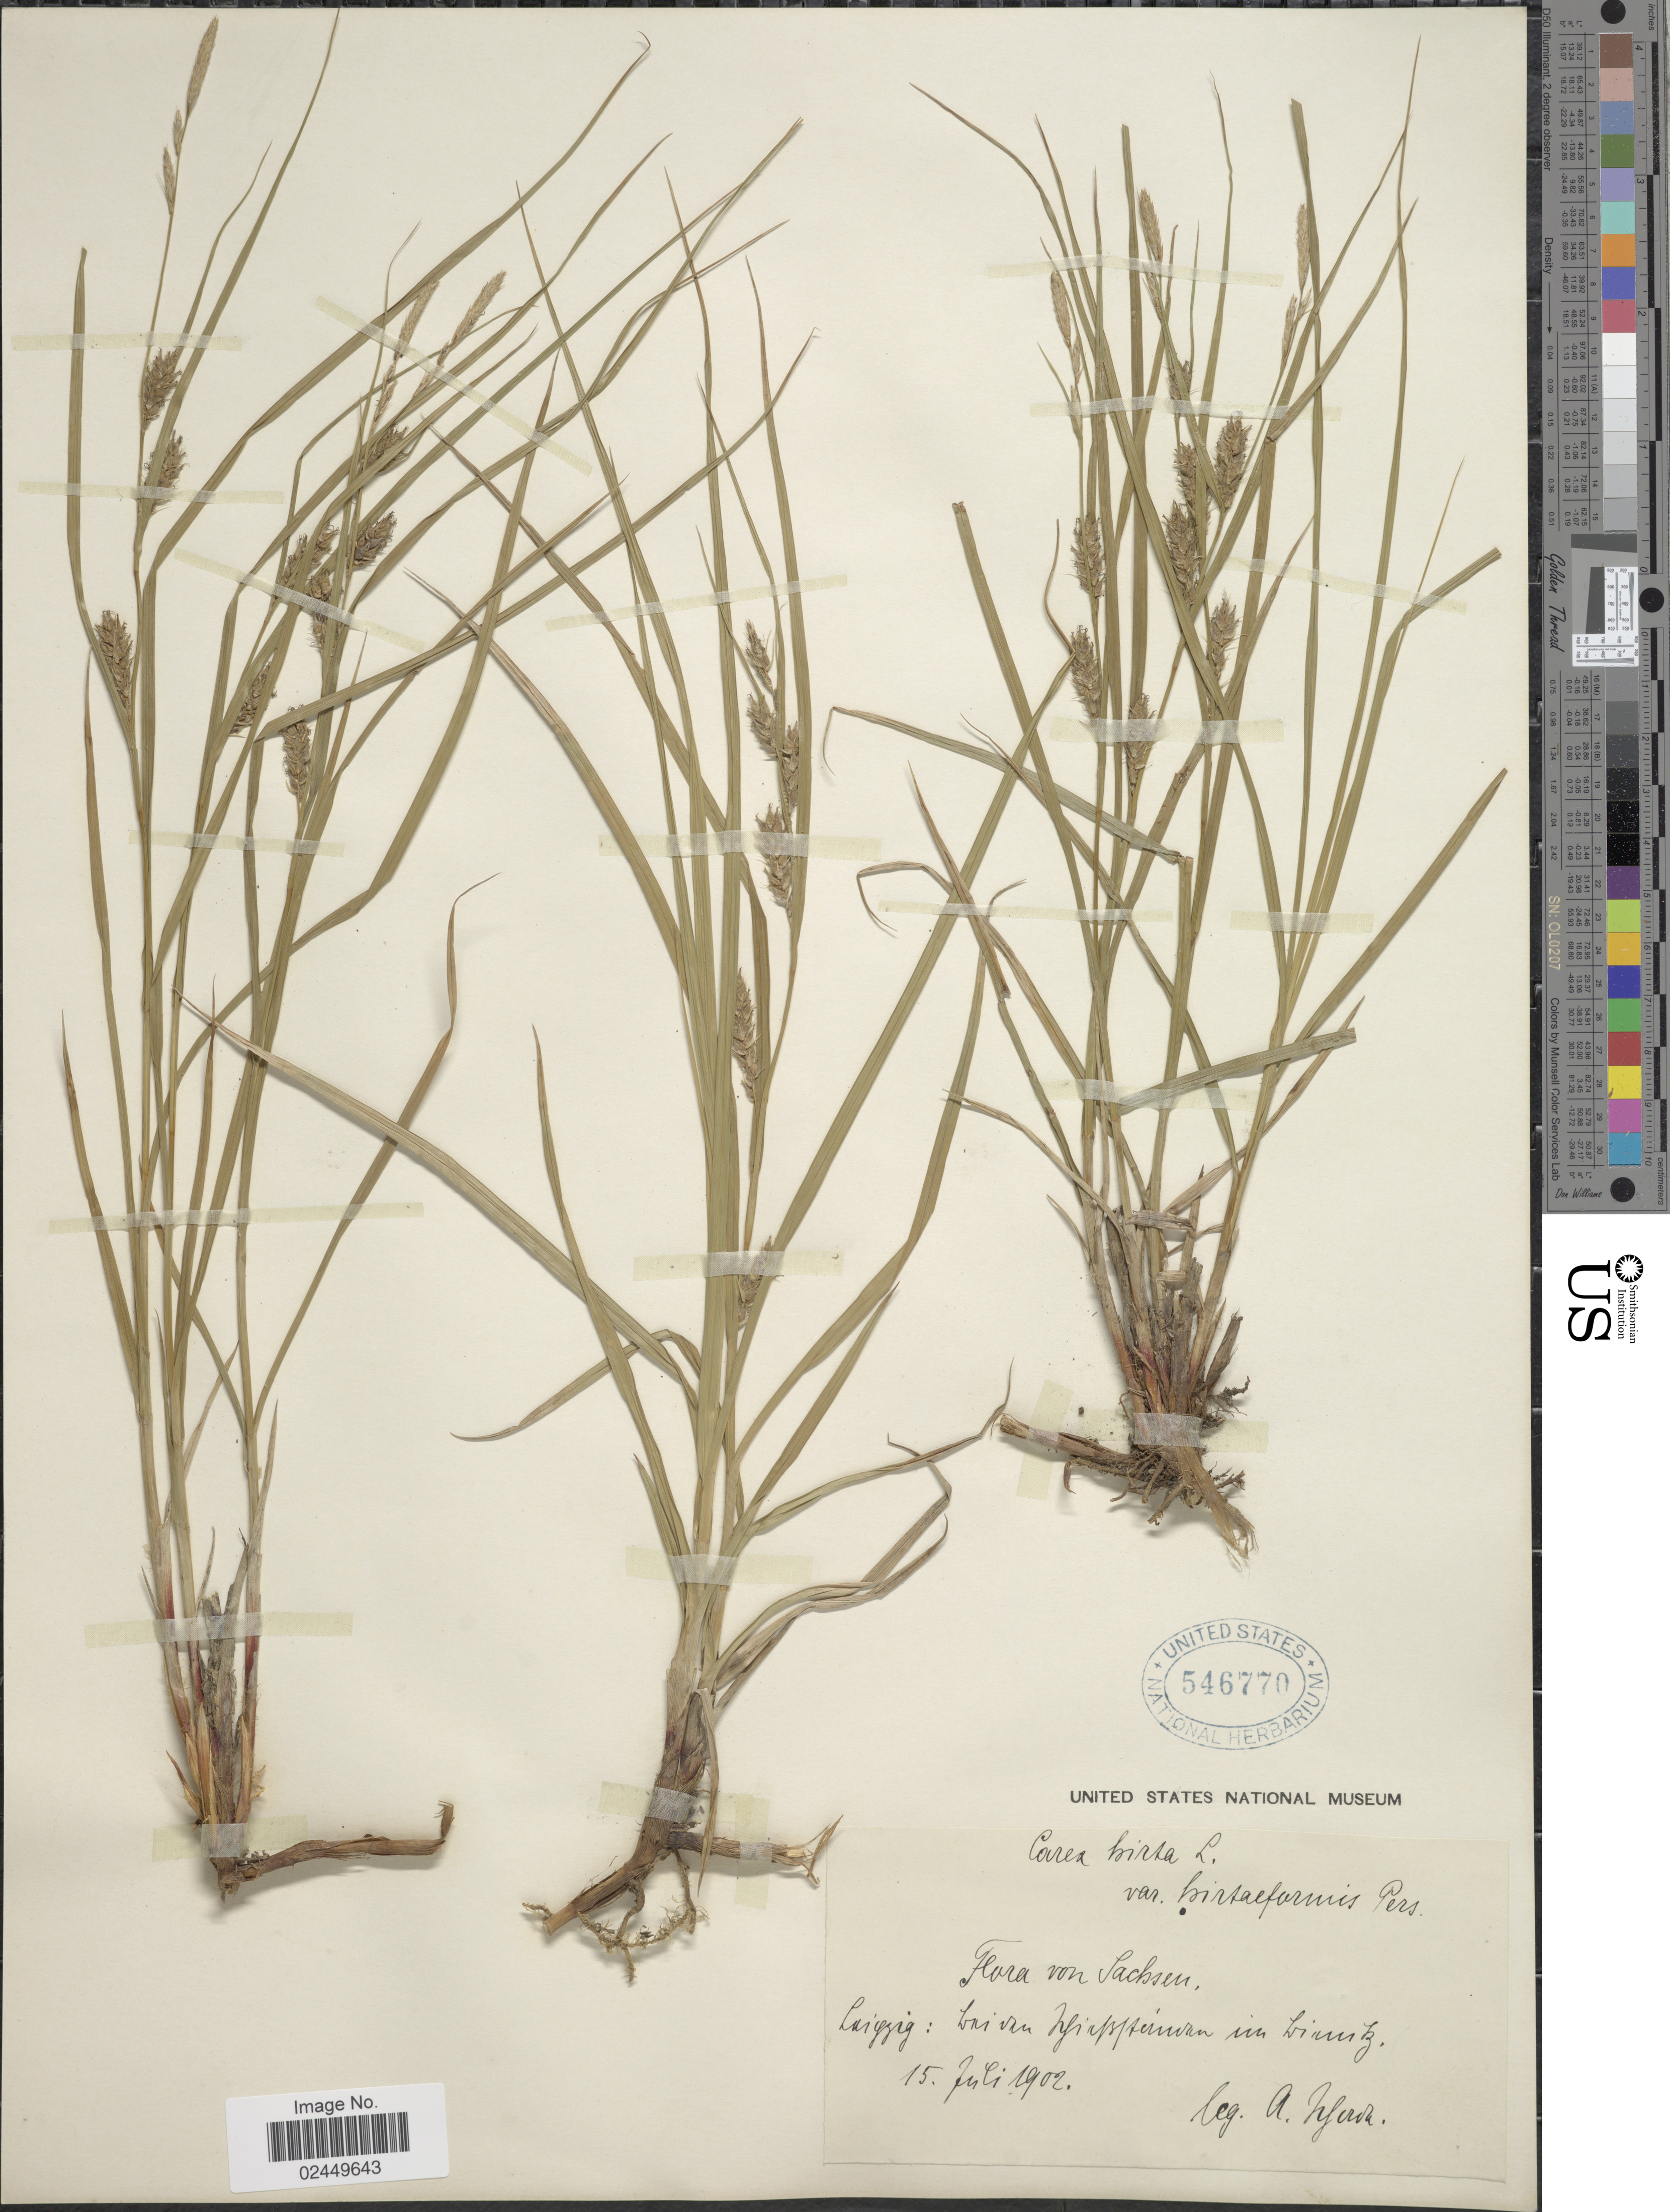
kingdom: Plantae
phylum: Tracheophyta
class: Liliopsida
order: Poales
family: Cyperaceae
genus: Carex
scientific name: Carex hirta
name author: L.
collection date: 1902-07-15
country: Germany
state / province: Sachsen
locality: Leipzig: bai von [illegible text] im binntz[interpreted]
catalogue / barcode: US 546770